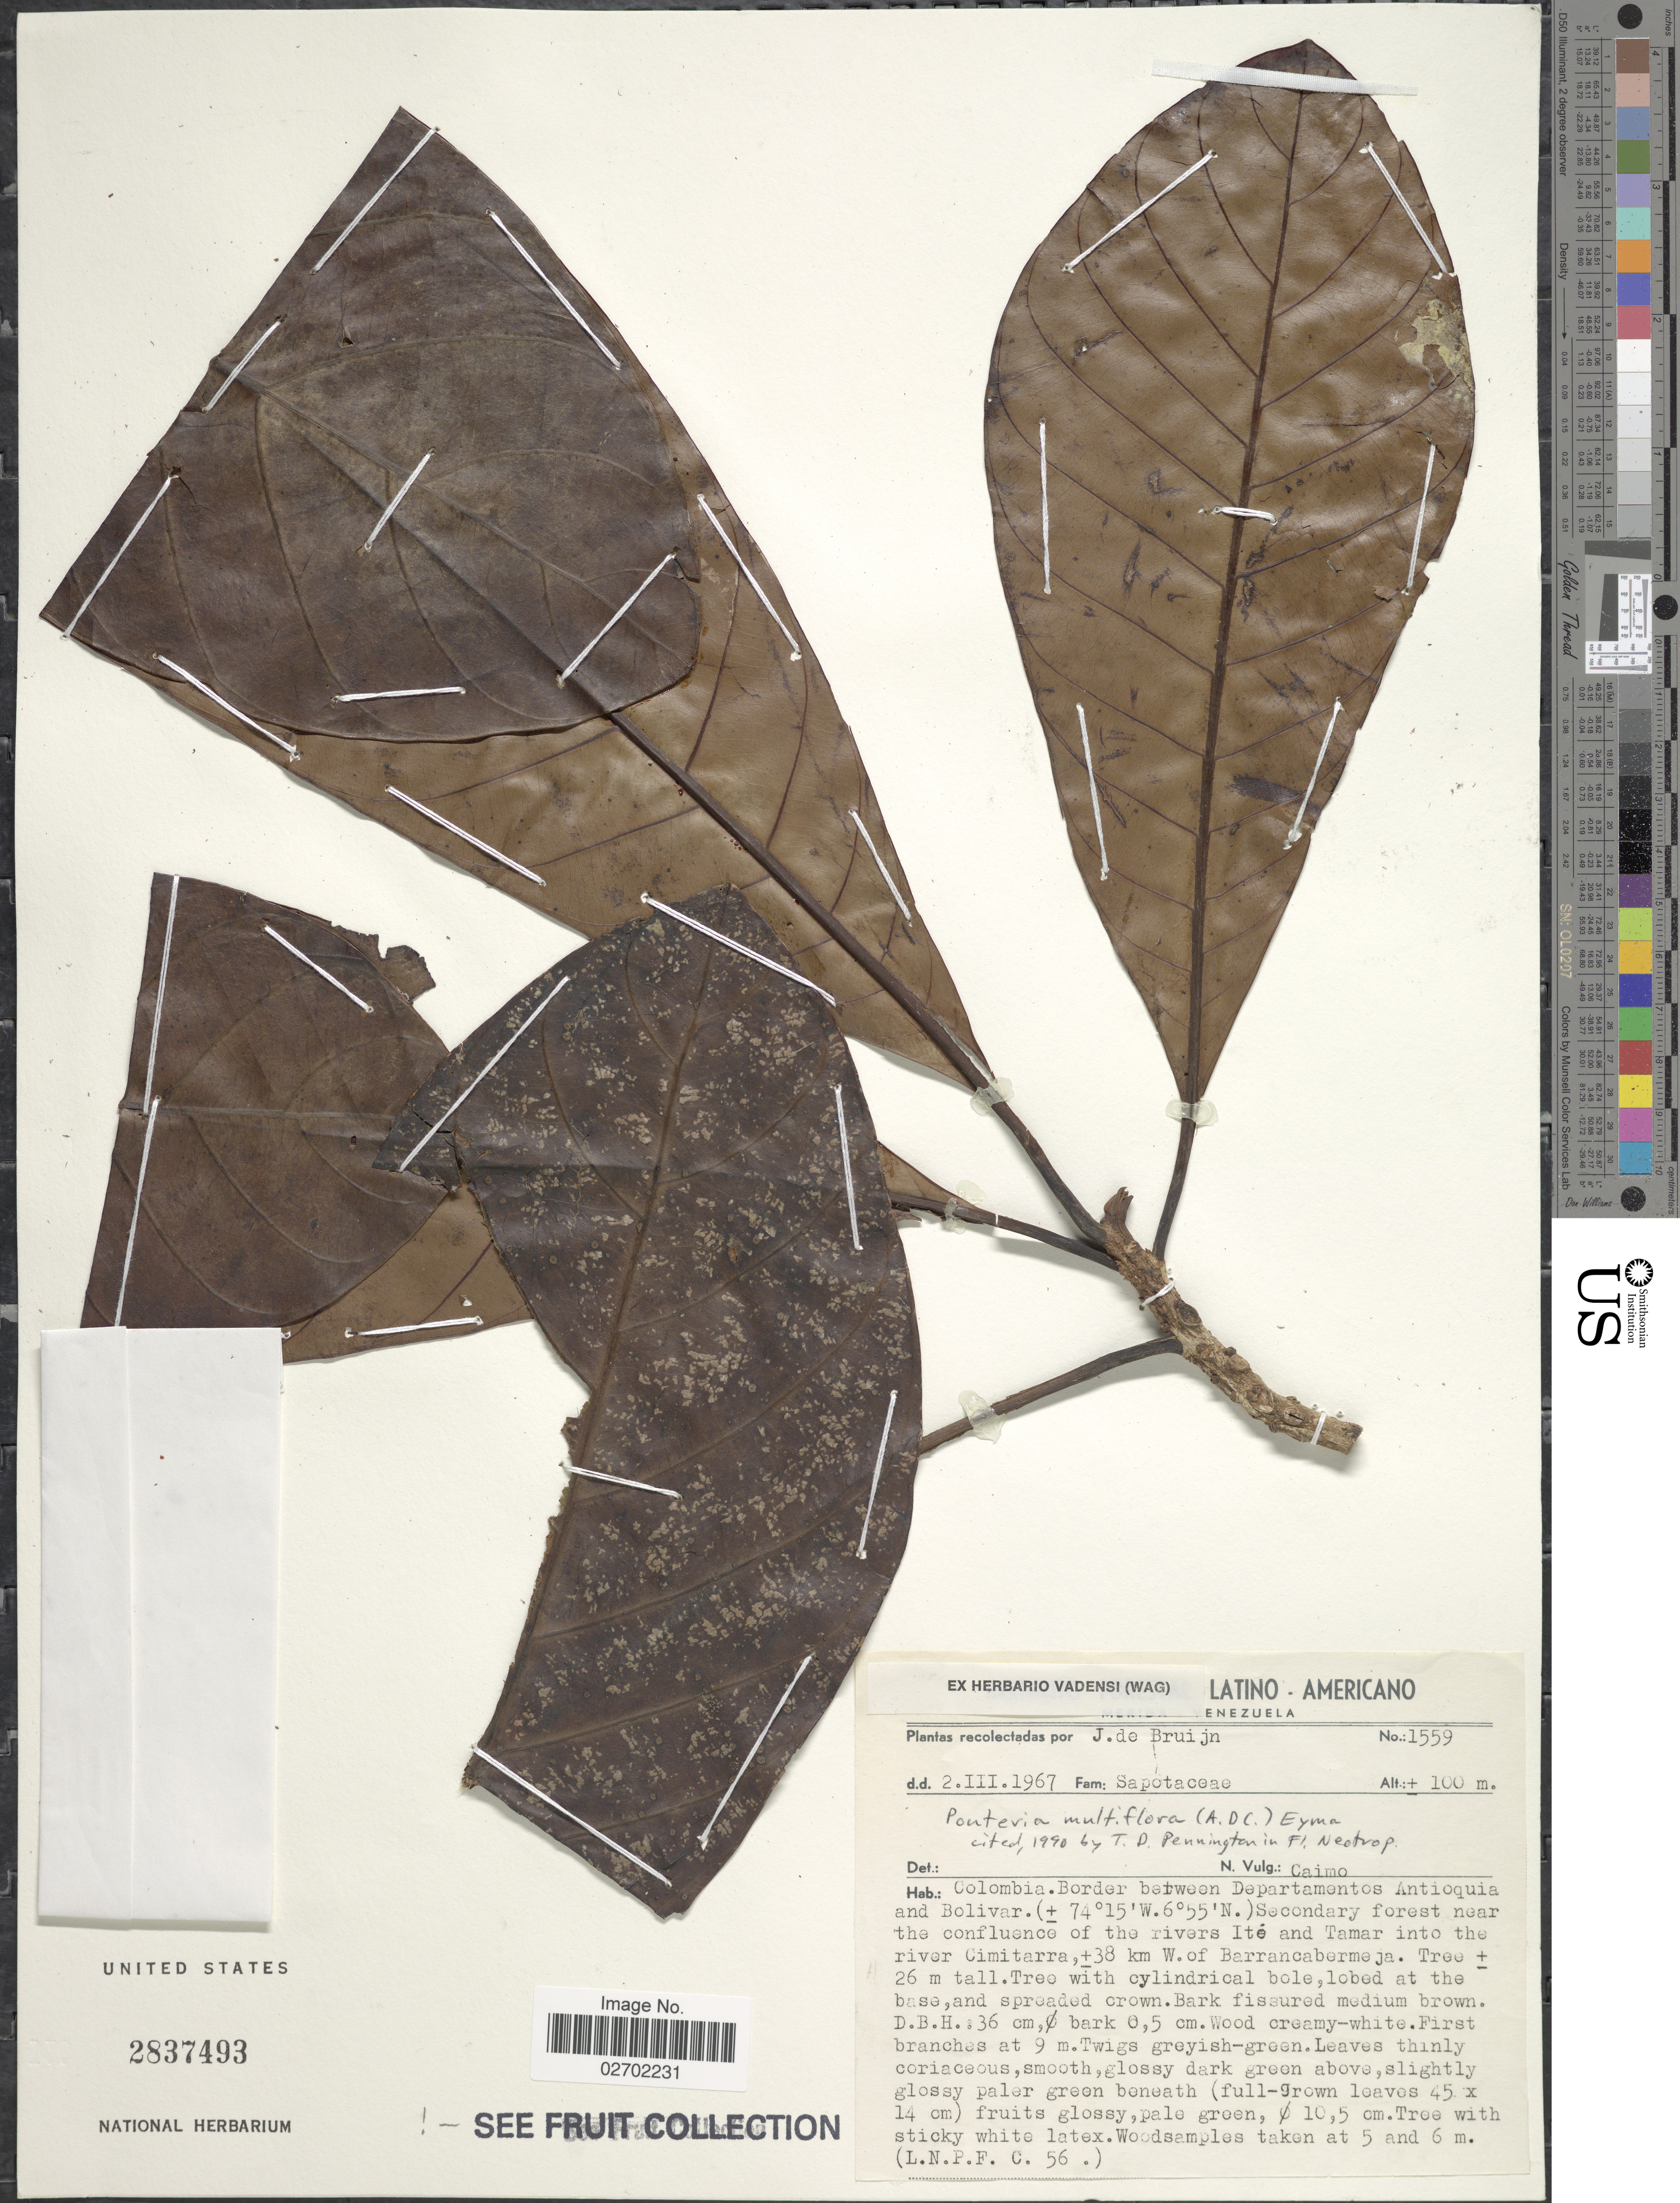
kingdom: Plantae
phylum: Tracheophyta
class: Magnoliopsida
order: Ericales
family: Sapotaceae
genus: Pouteria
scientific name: Pouteria multiflora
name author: (A. DC.) Eyma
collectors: J. Bruijn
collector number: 1559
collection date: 1967-03-02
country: Colombia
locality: Border between Departamentos Antioquia and Bolivar. Secondary forest near the confluence of the rivers Ité and Tamar into the river Cimitara, ± 38 Km W. of Barrancabermeja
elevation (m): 100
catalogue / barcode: US 2837493